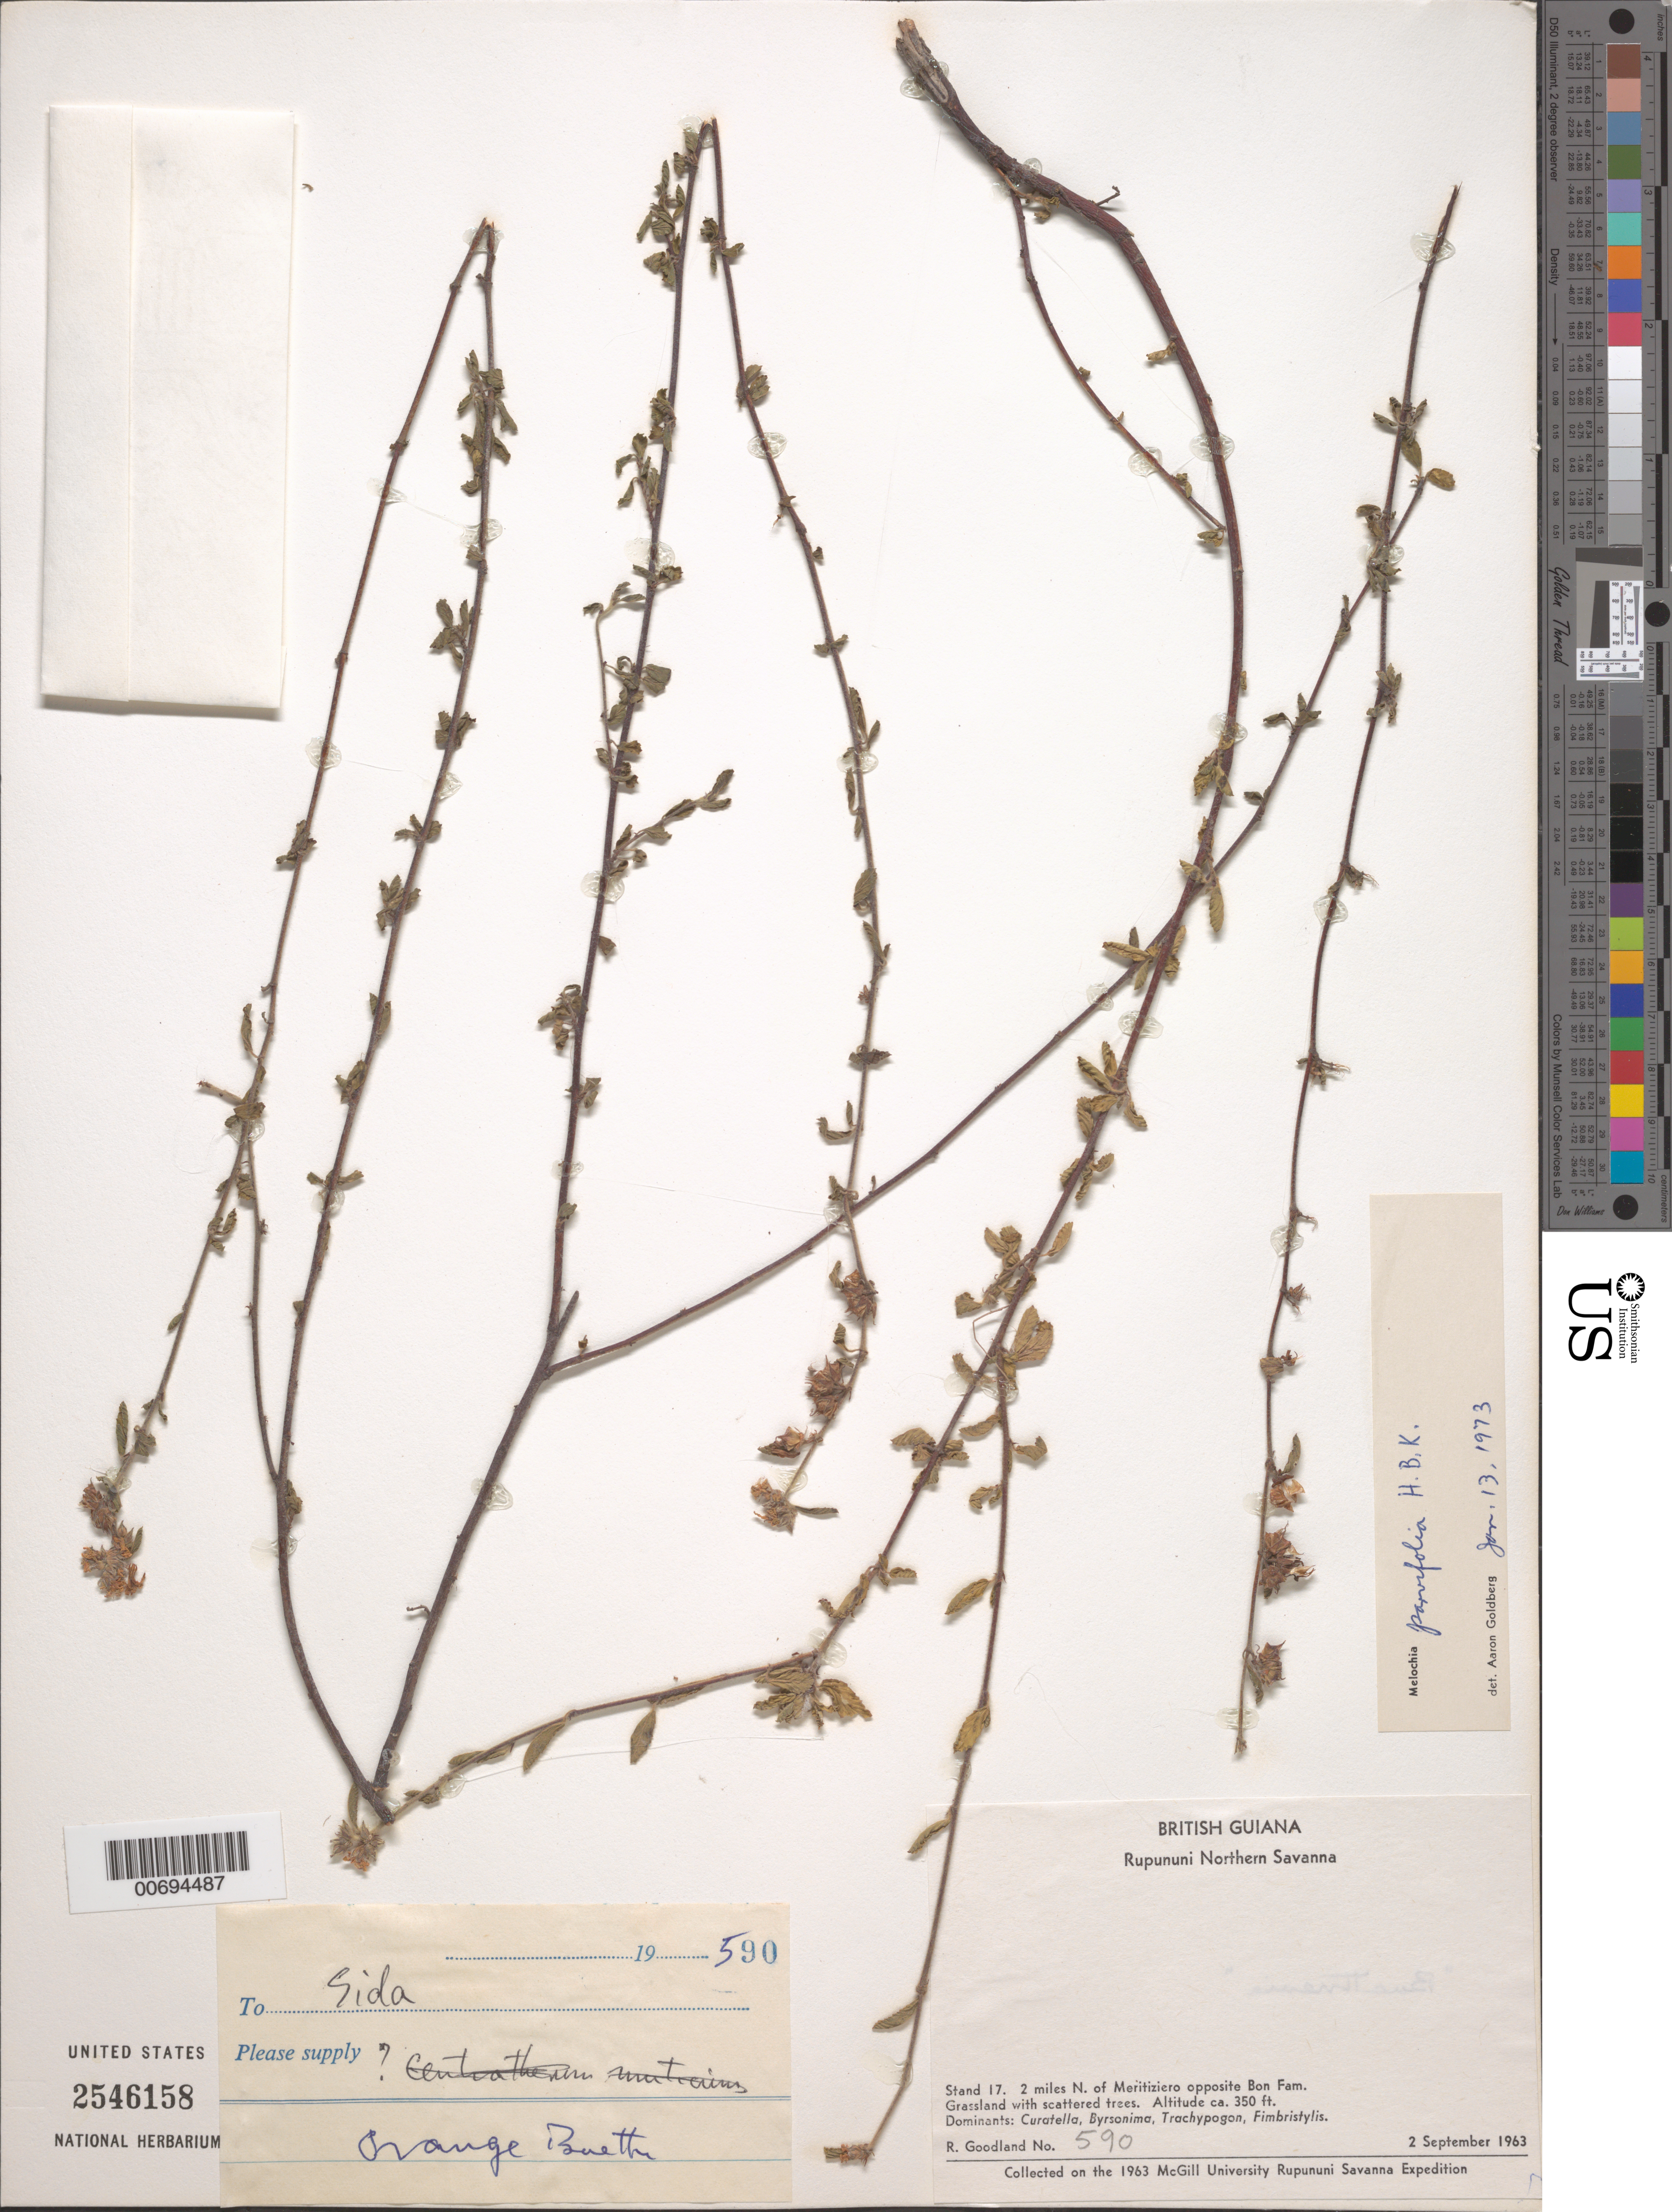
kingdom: Plantae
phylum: Tracheophyta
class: Magnoliopsida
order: Malvales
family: Malvaceae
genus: Melochia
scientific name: Melochia parvifolia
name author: Kunth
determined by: Goldberg, Aaron, (US), NMNH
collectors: R. Goodland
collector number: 592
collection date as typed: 2-Sep-63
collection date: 1963-09-02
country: Guyana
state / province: U. Takutu-U. Essequibo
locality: Rupununi Northern Savanna, Meritiziero, 2 mi N of; opposite Bon Fam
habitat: Grassland with scattered trees. Dominants: Curatella, Byrsonima, Trachypogon, Fimbristylis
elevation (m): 107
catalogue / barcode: US 2546158